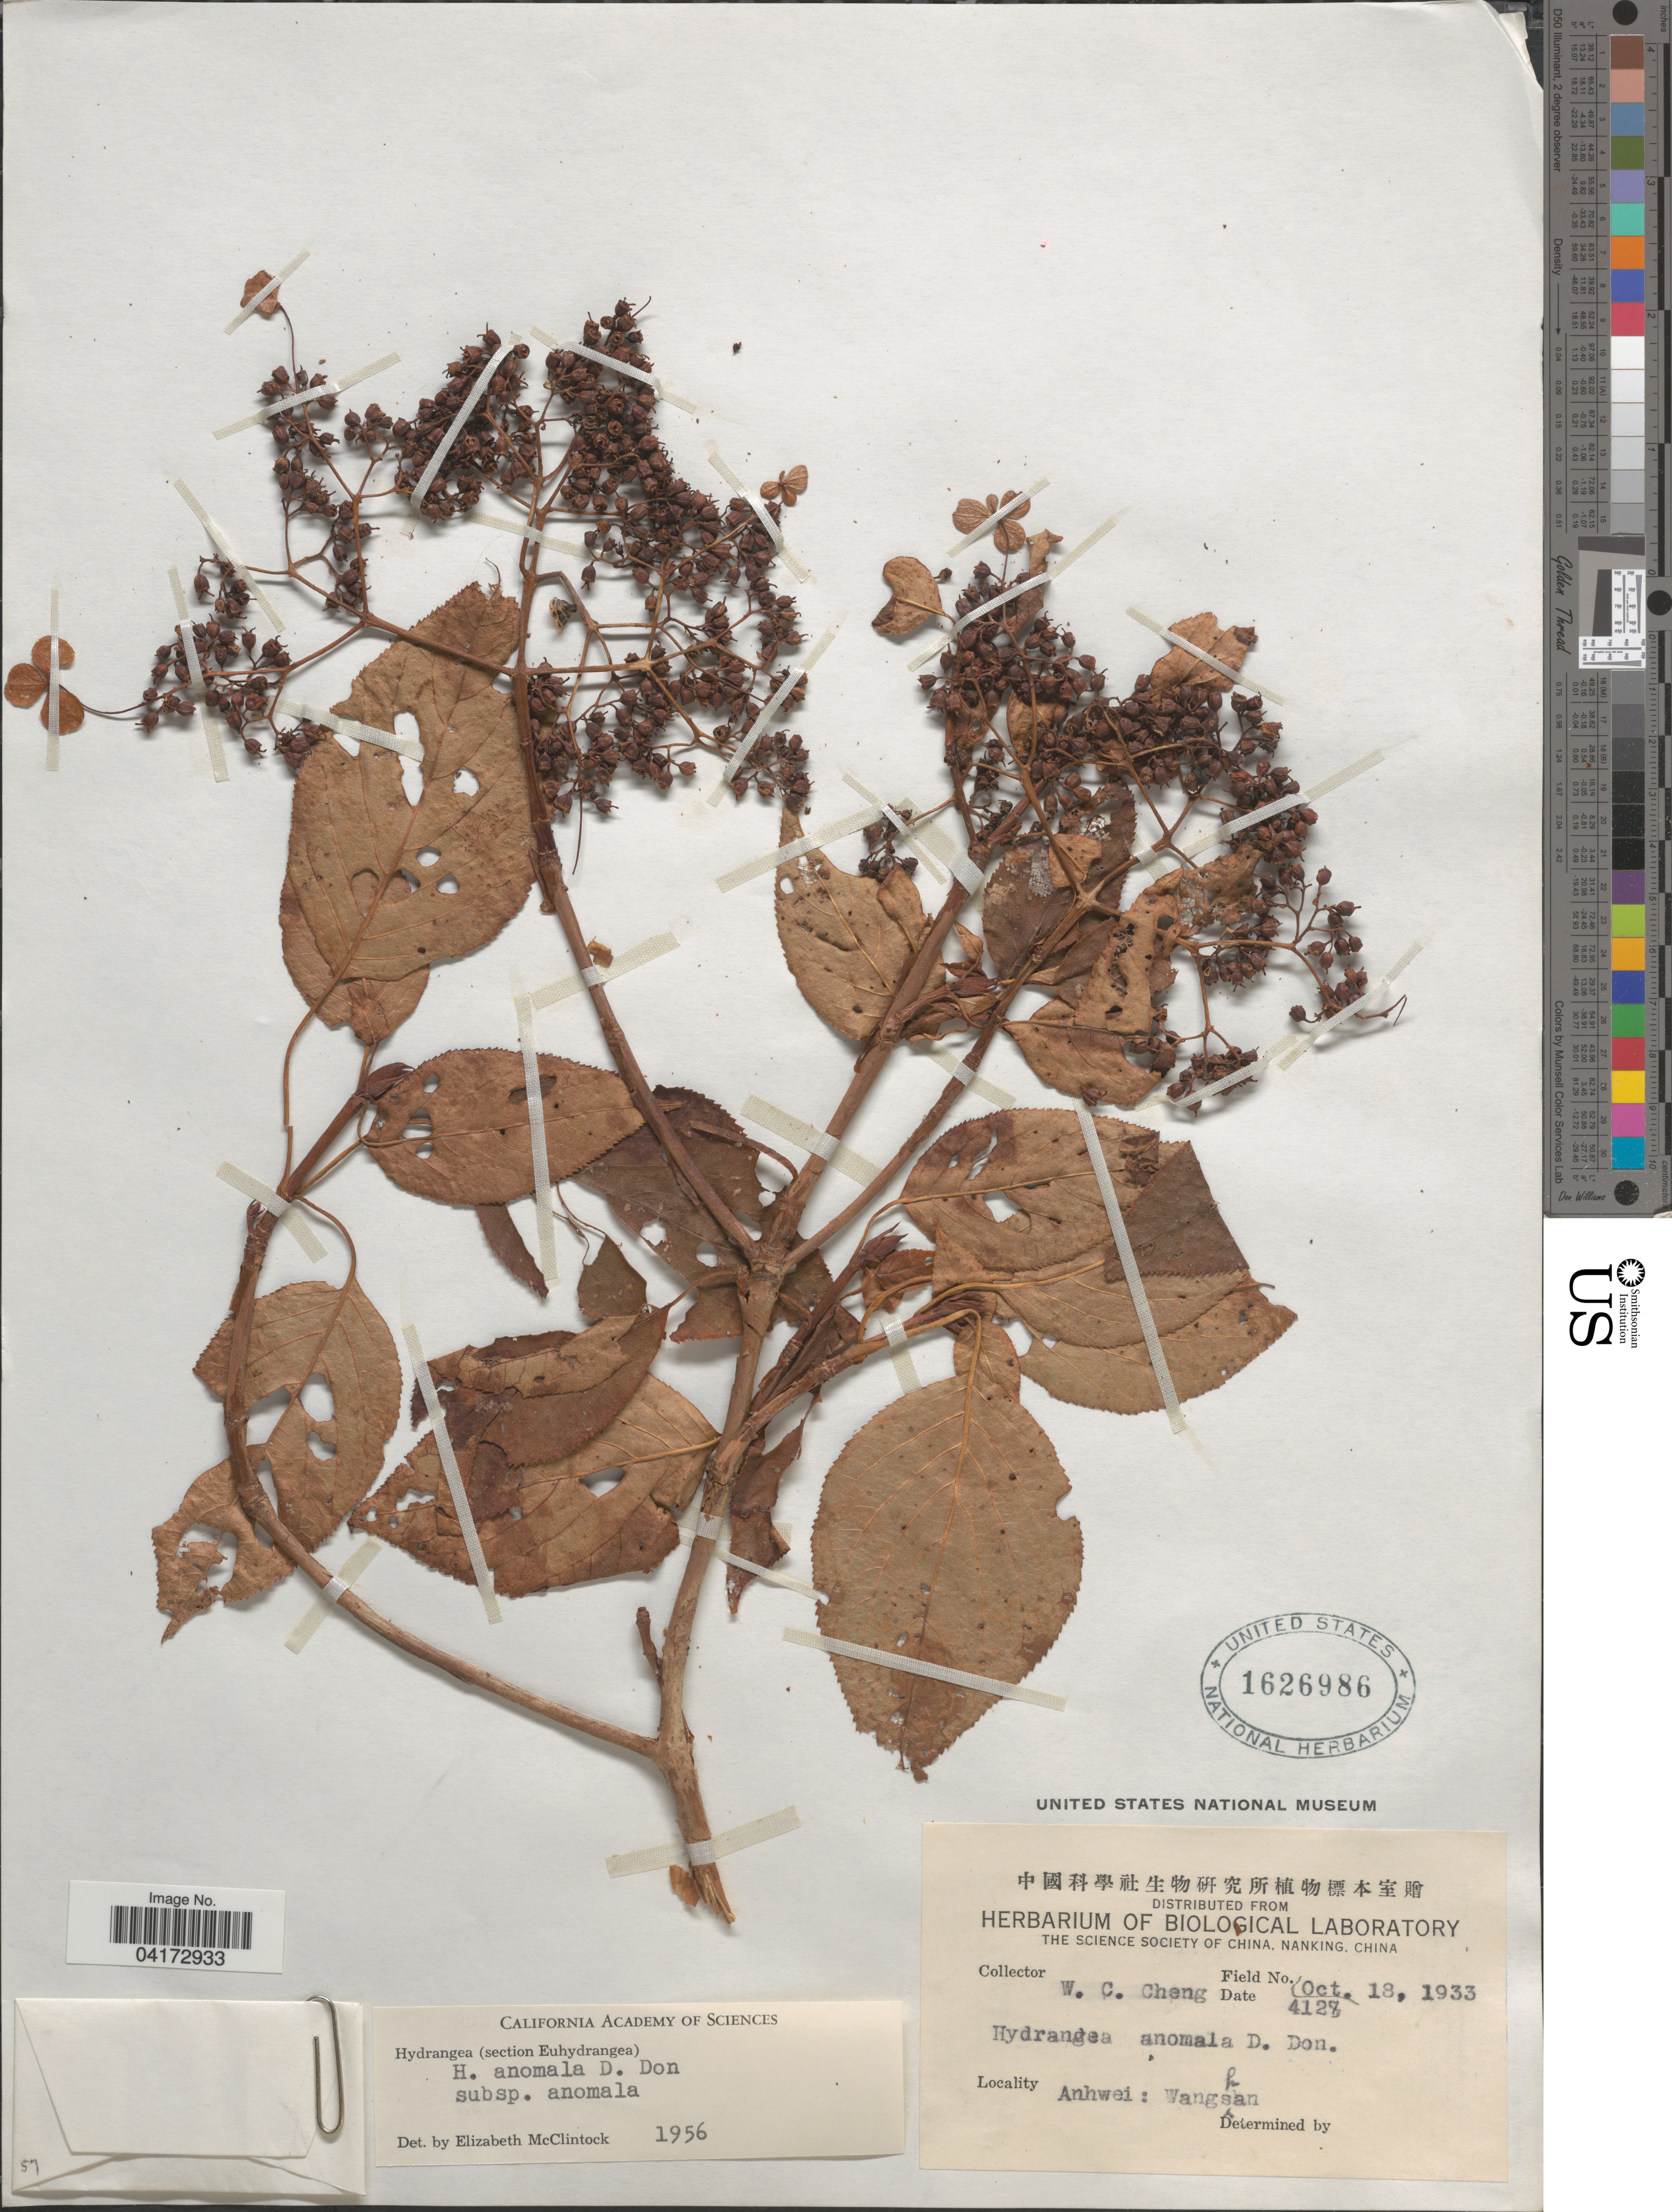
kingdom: Plantae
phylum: Tracheophyta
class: Magnoliopsida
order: Cornales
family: Hydrangeaceae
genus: Hydrangea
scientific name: Hydrangea anomala subsp. anomala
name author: D. Don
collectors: W. C. Cheng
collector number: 4127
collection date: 1933-10-18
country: China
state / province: Anhui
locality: Anhwei: Wangshan.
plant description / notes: Fruit temporarily sampled for micro-CT scanning.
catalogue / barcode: US 1626986